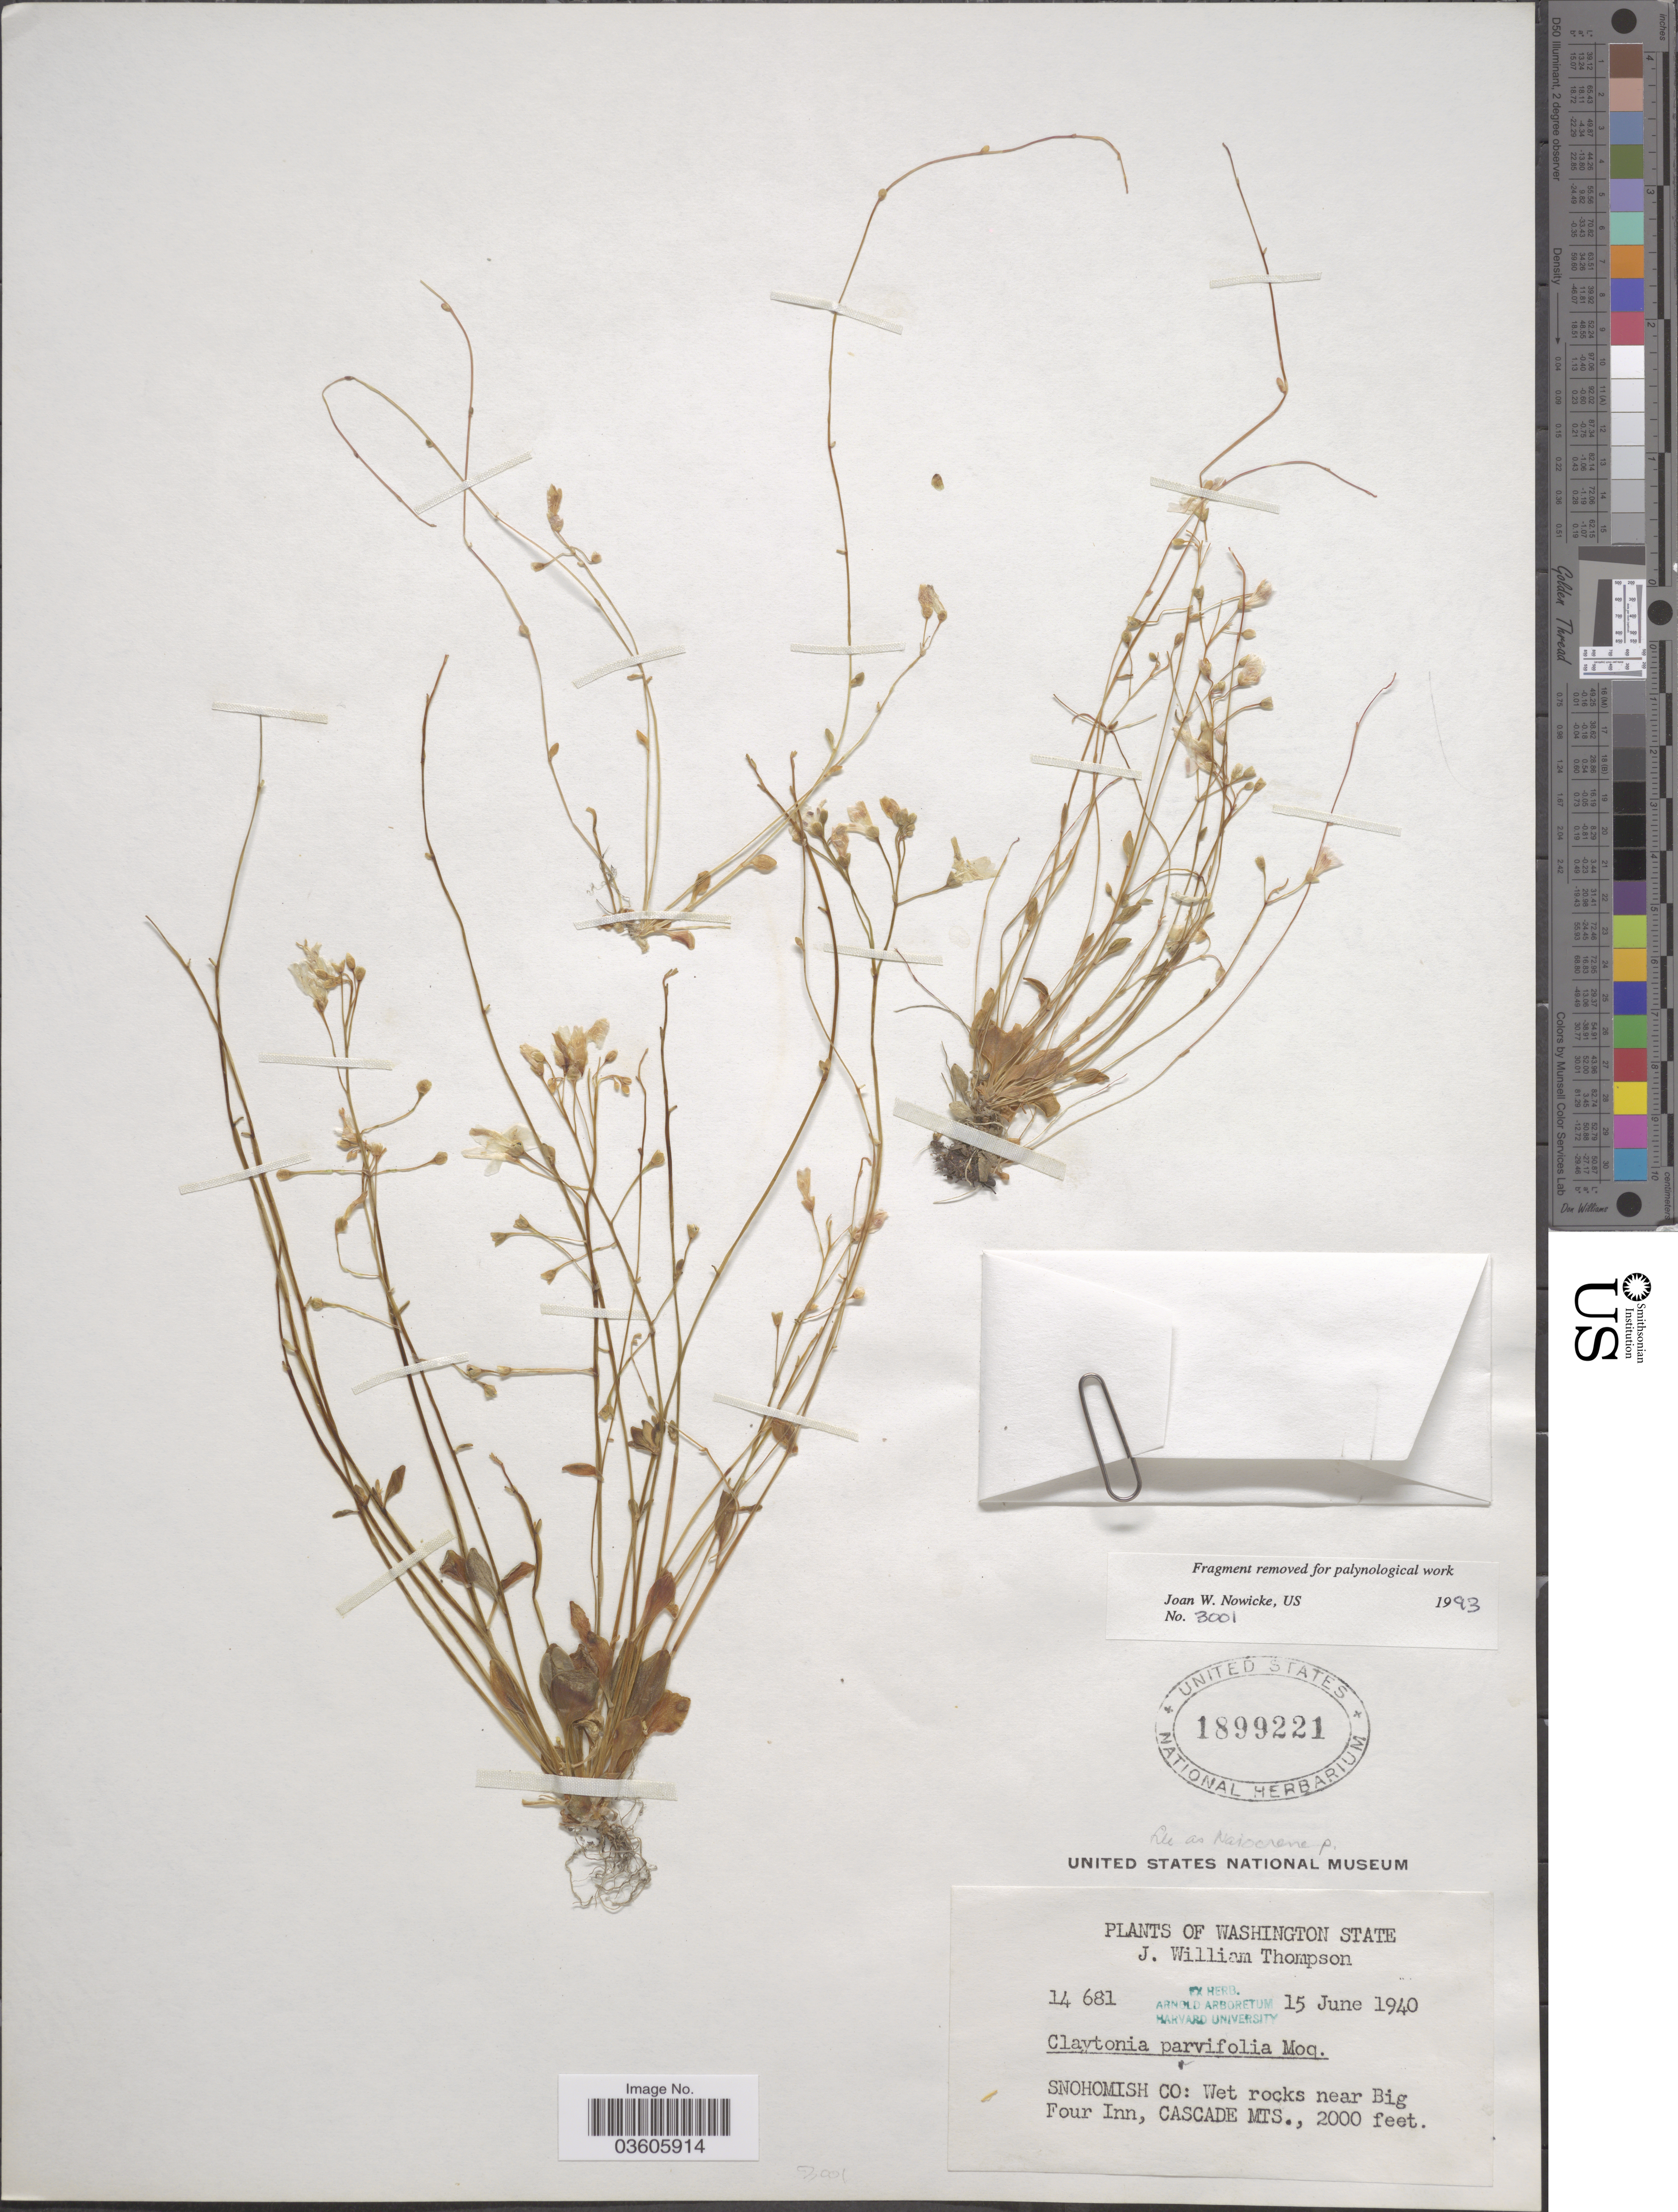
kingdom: Plantae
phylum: Tracheophyta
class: Magnoliopsida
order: Caryophyllales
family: Montiaceae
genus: Montia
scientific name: Montia parvifolia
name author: (Moc. ex DC.) Greene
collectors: J. W. Thompson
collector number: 14681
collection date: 1940-06-15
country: United States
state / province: Washington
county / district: Snohomish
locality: Snohomish Co: Wet rocks near Big Four Inn, Cascade Mts.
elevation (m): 610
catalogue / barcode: US 1899221